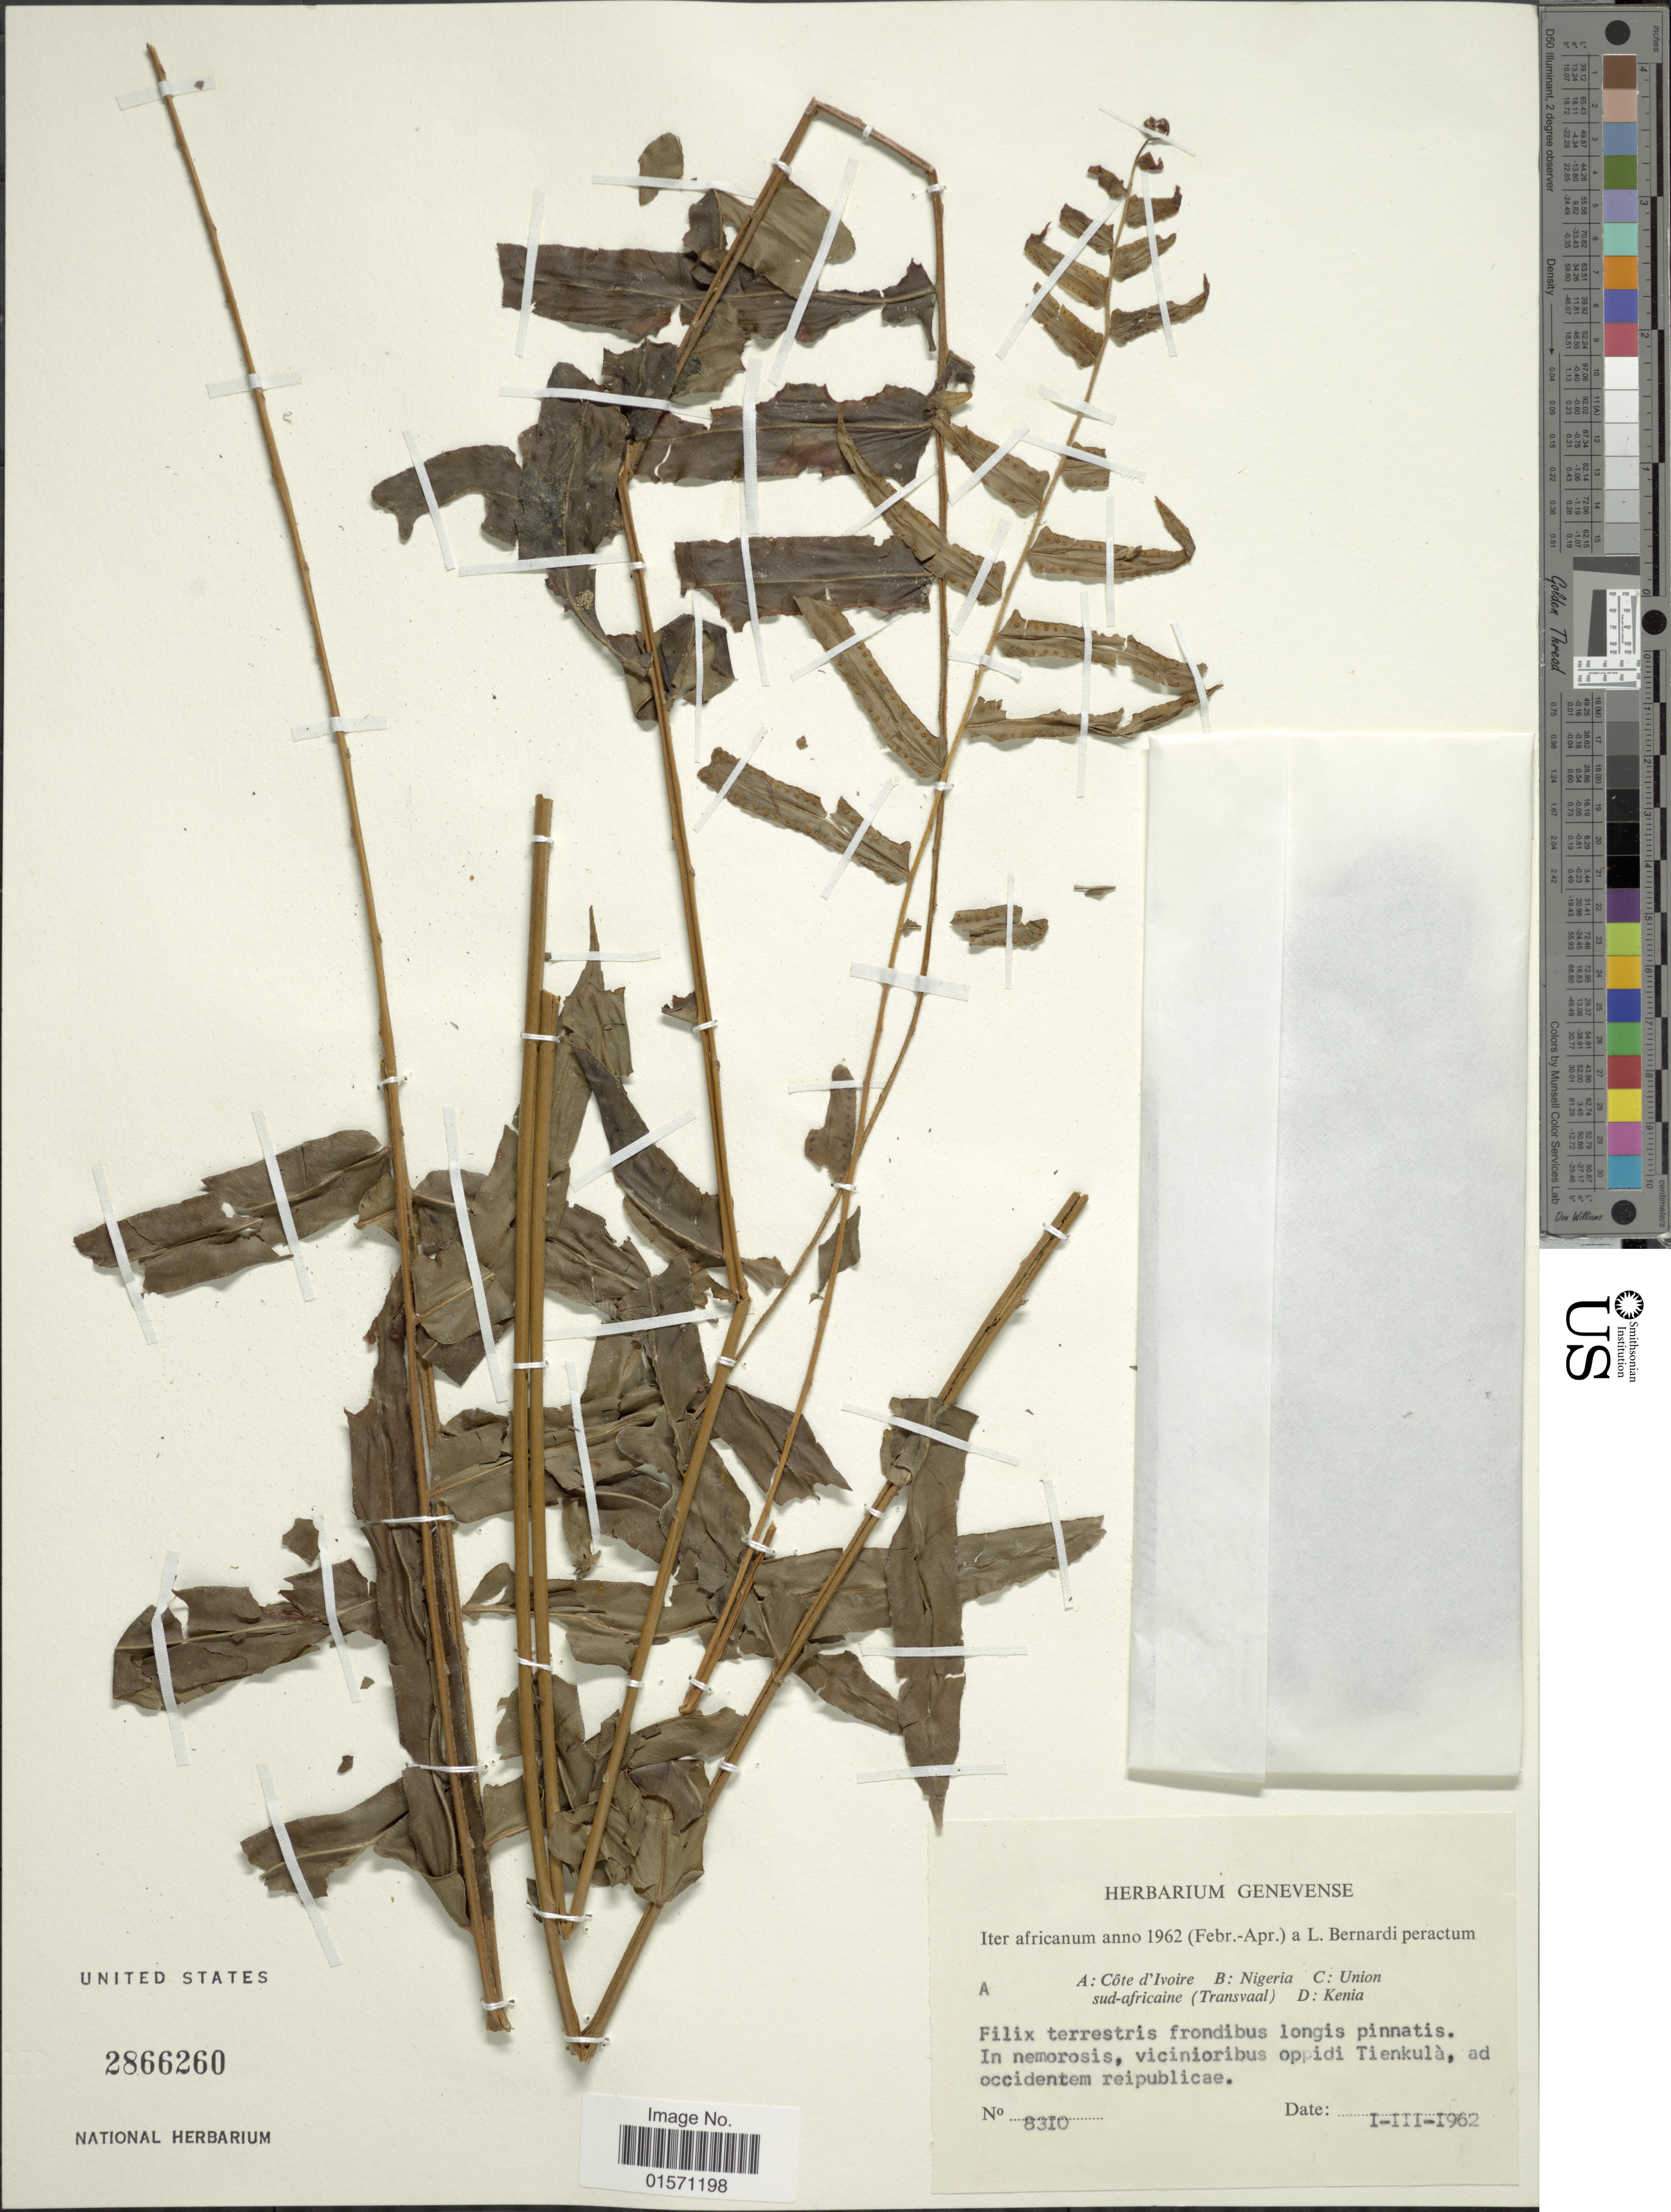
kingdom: Plantae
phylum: Tracheophyta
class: Polypodiopsida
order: Polypodiales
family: Nephrolepidaceae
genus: Nephrolepis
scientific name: Nephrolepis biserrata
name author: (Sw.) Schott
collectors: L. Bernardi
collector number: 8310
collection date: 1962-03-01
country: Ivory Coast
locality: In nemorosis, vicinioribus oppidi Tienkulà, ad occidentem reipublicae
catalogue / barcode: US 2866260